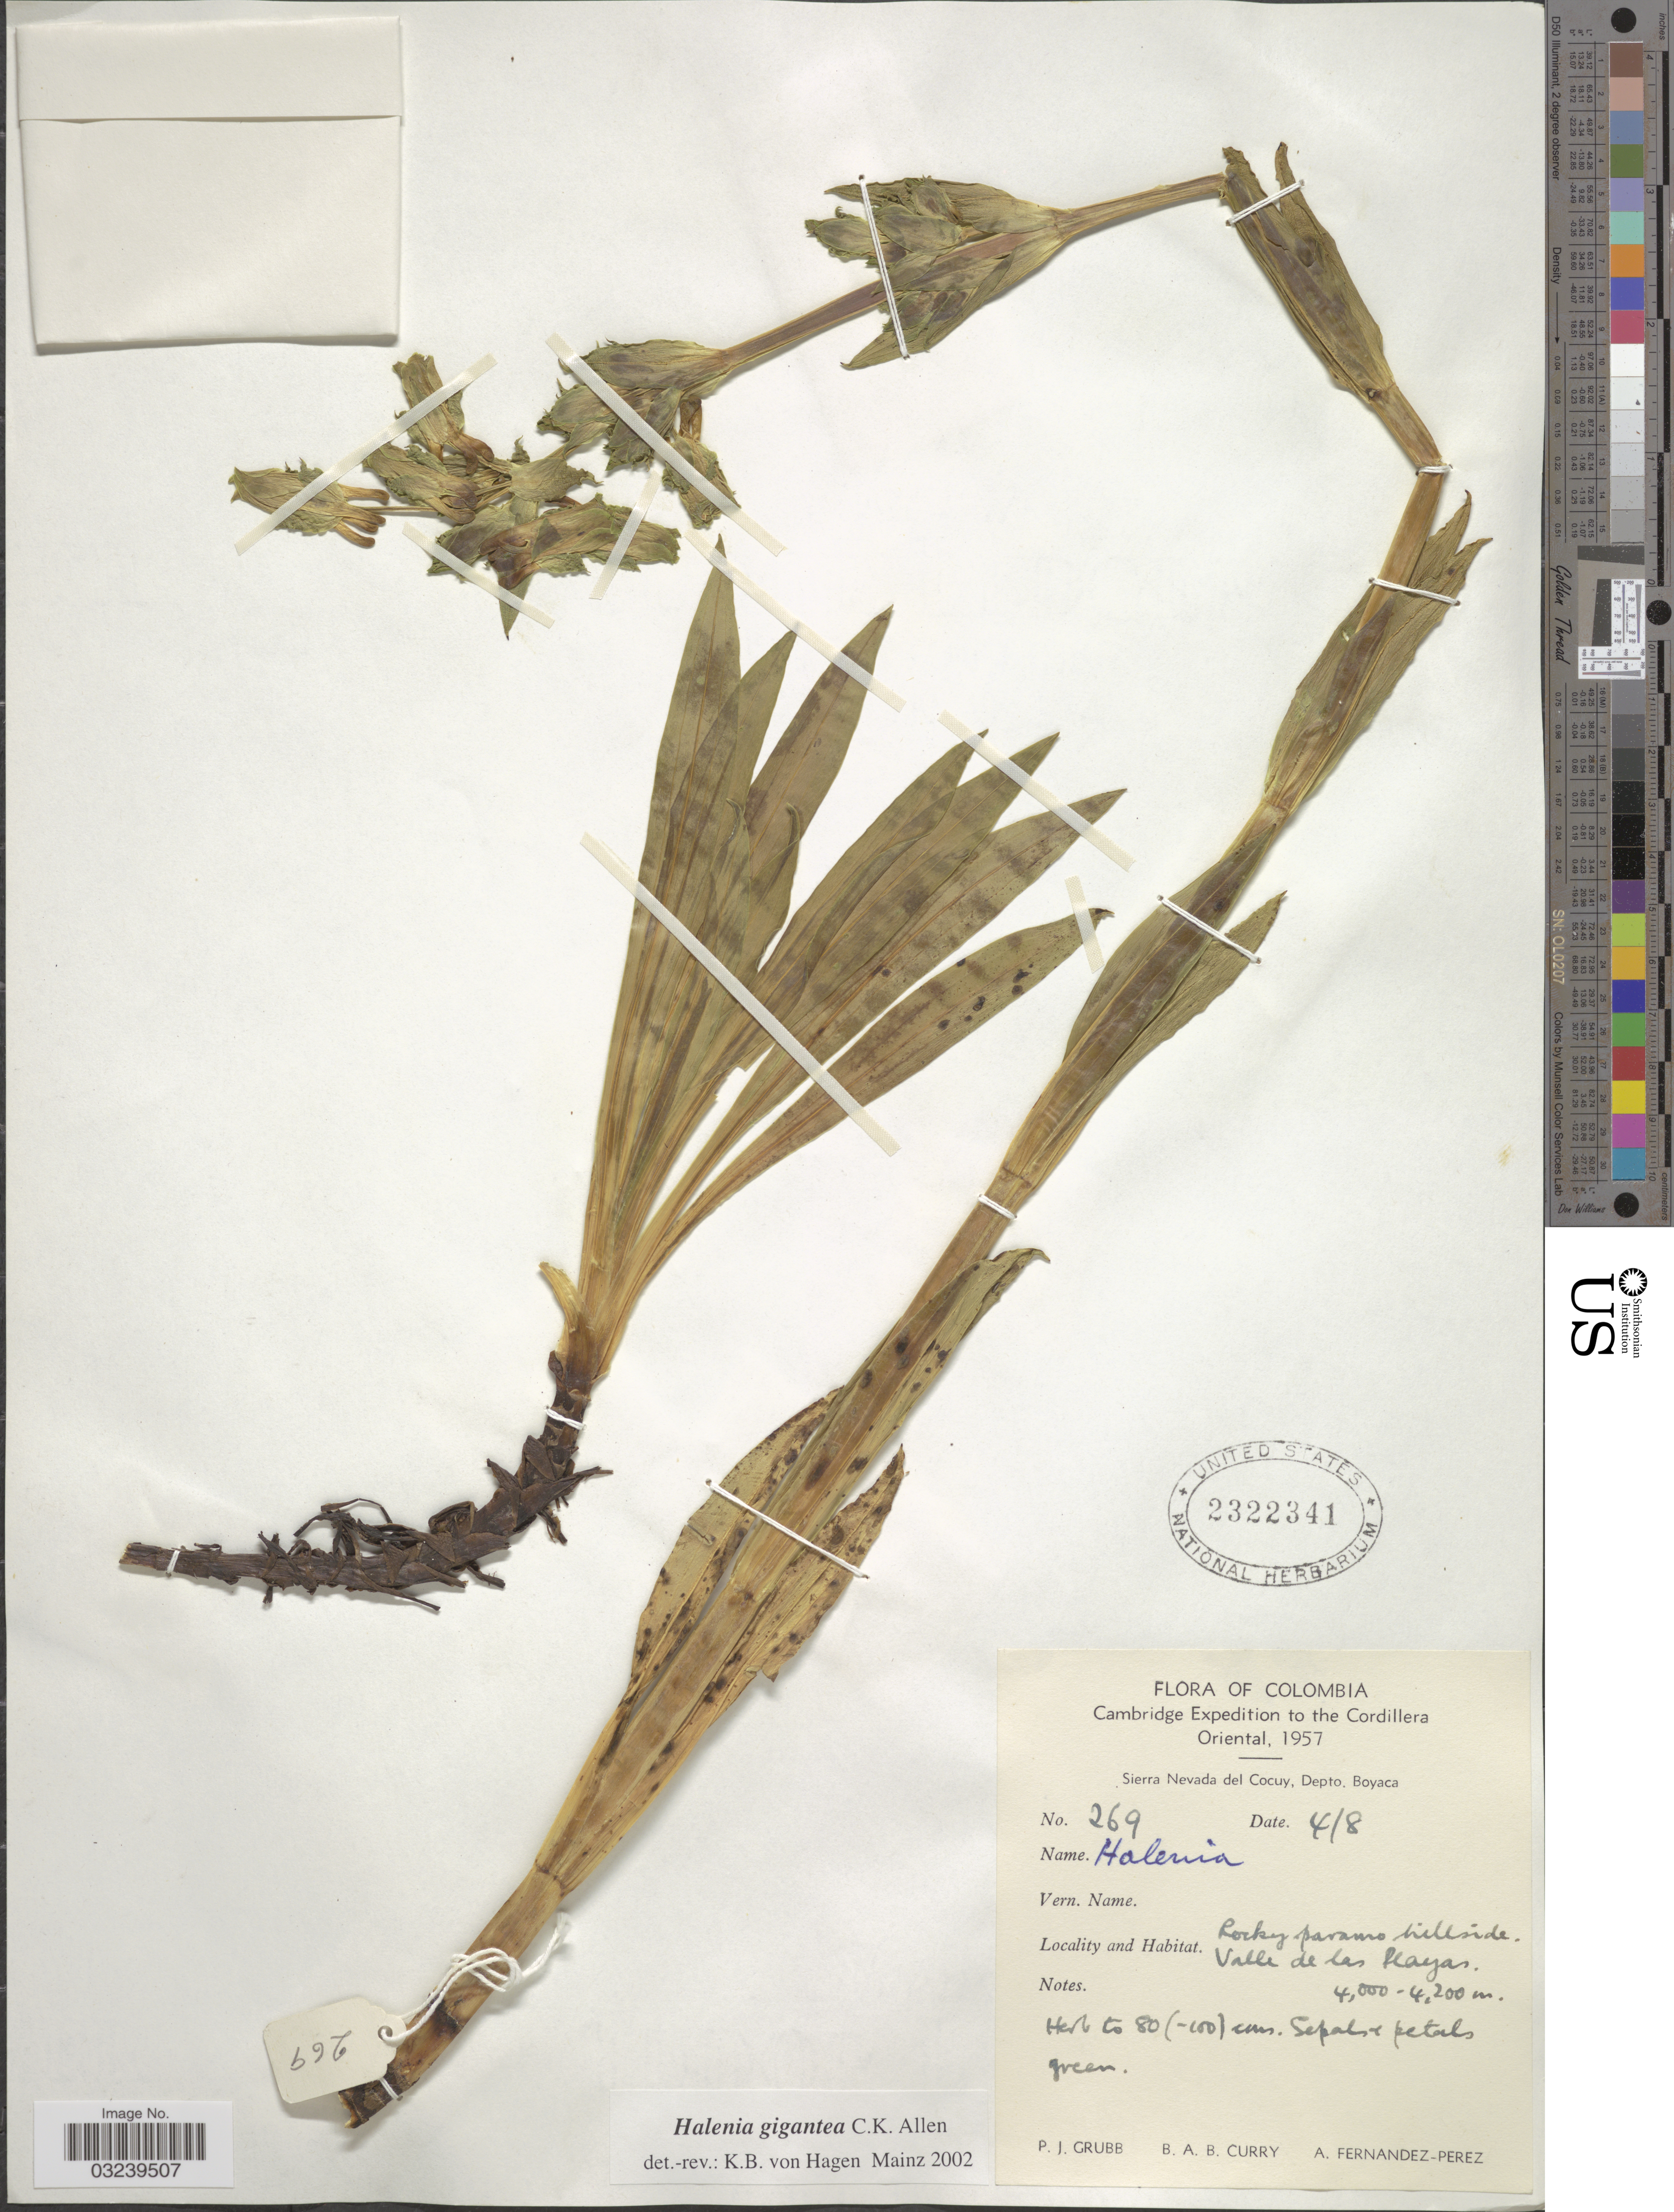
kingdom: Plantae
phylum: Tracheophyta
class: Magnoliopsida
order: Gentianales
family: Gentianaceae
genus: Halenia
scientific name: Halenia gigantea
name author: C.K. Allen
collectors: P. J. Grubb, B. A. B. Curry & A. Fernández-Pérez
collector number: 269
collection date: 1957-08-04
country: Colombia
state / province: Boyacá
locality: Cordillera Oriental, Sierra Nevada del Cocuy, Depto. Boyaca, Rocky paramo hillside, Valle de las Playas.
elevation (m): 4000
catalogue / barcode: US 2322341